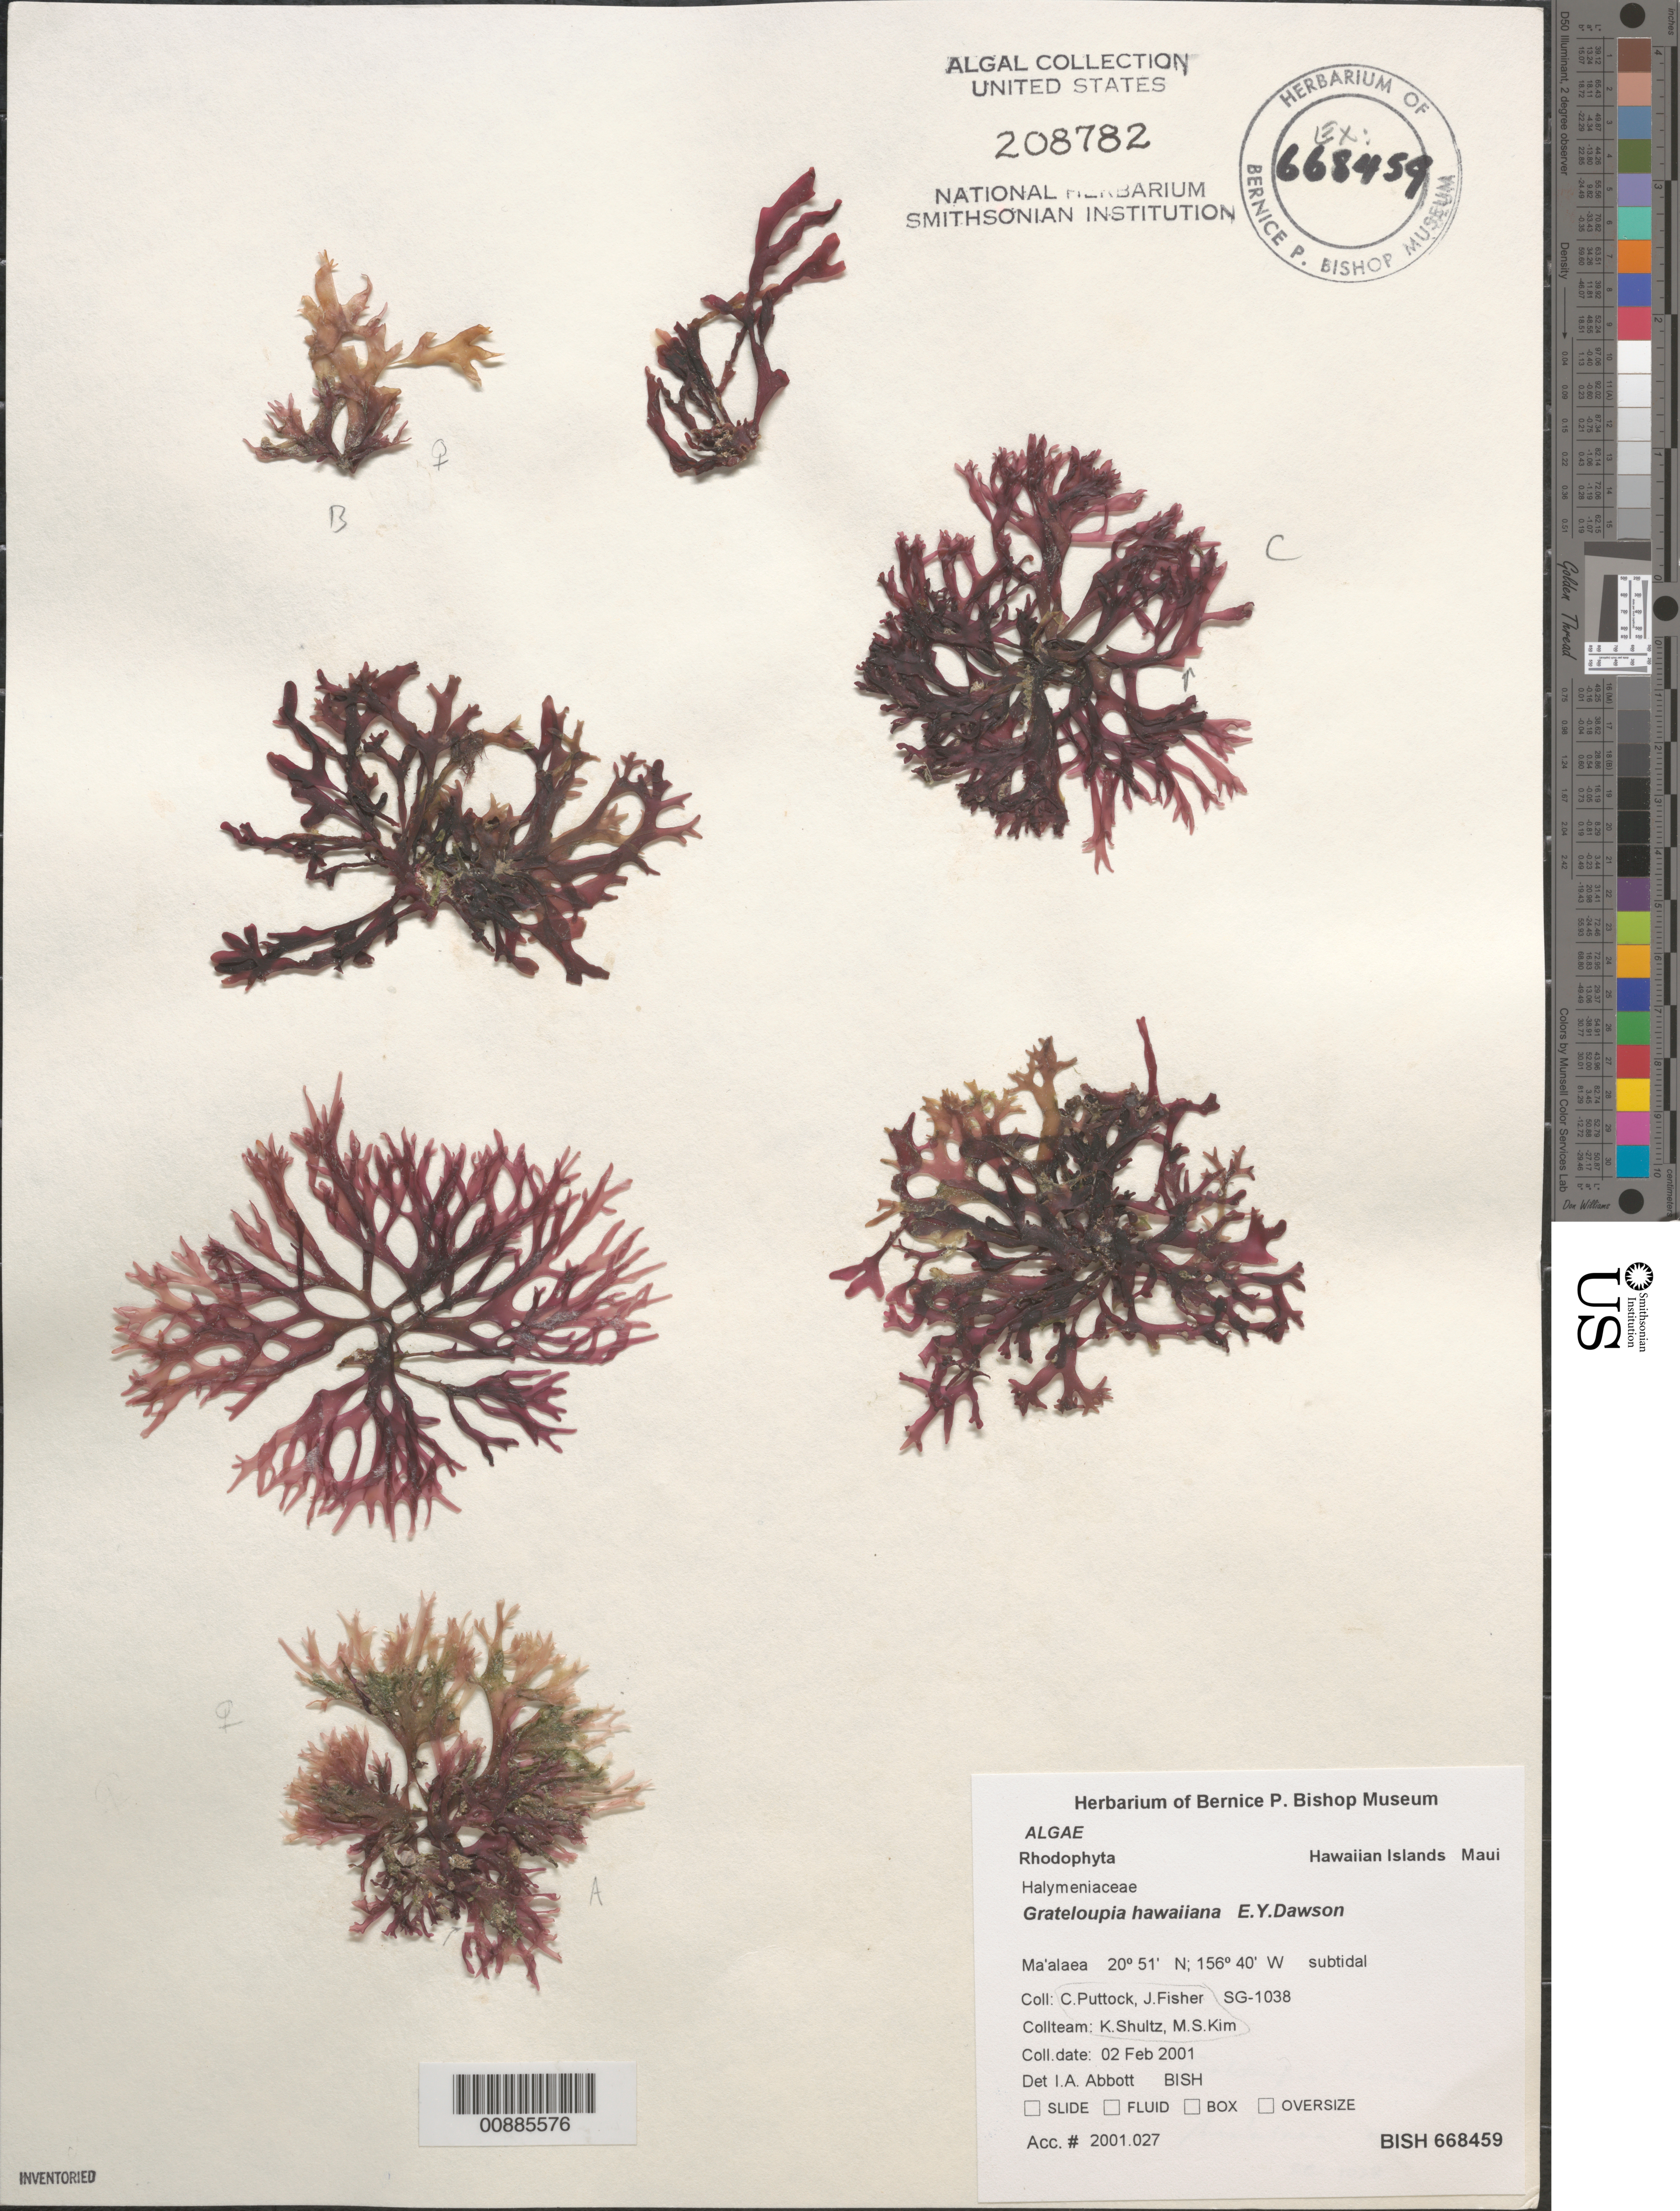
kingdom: Plantae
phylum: Rhodophyta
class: Florideophyceae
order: Halymeniales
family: Halymeniaceae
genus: Grateloupia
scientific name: Grateloupia hawaiiana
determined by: Abbott, Isabella A.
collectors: C. Puttock, J. Fisher, K. Shultz & M. S. Kim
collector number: SG-1038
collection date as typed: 02 Feb 2001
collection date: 2001-02-02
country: United States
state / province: Hawaii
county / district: Maui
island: Maui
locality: Ma'alaea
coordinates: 20 51' N, 156 40' W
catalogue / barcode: US 208782